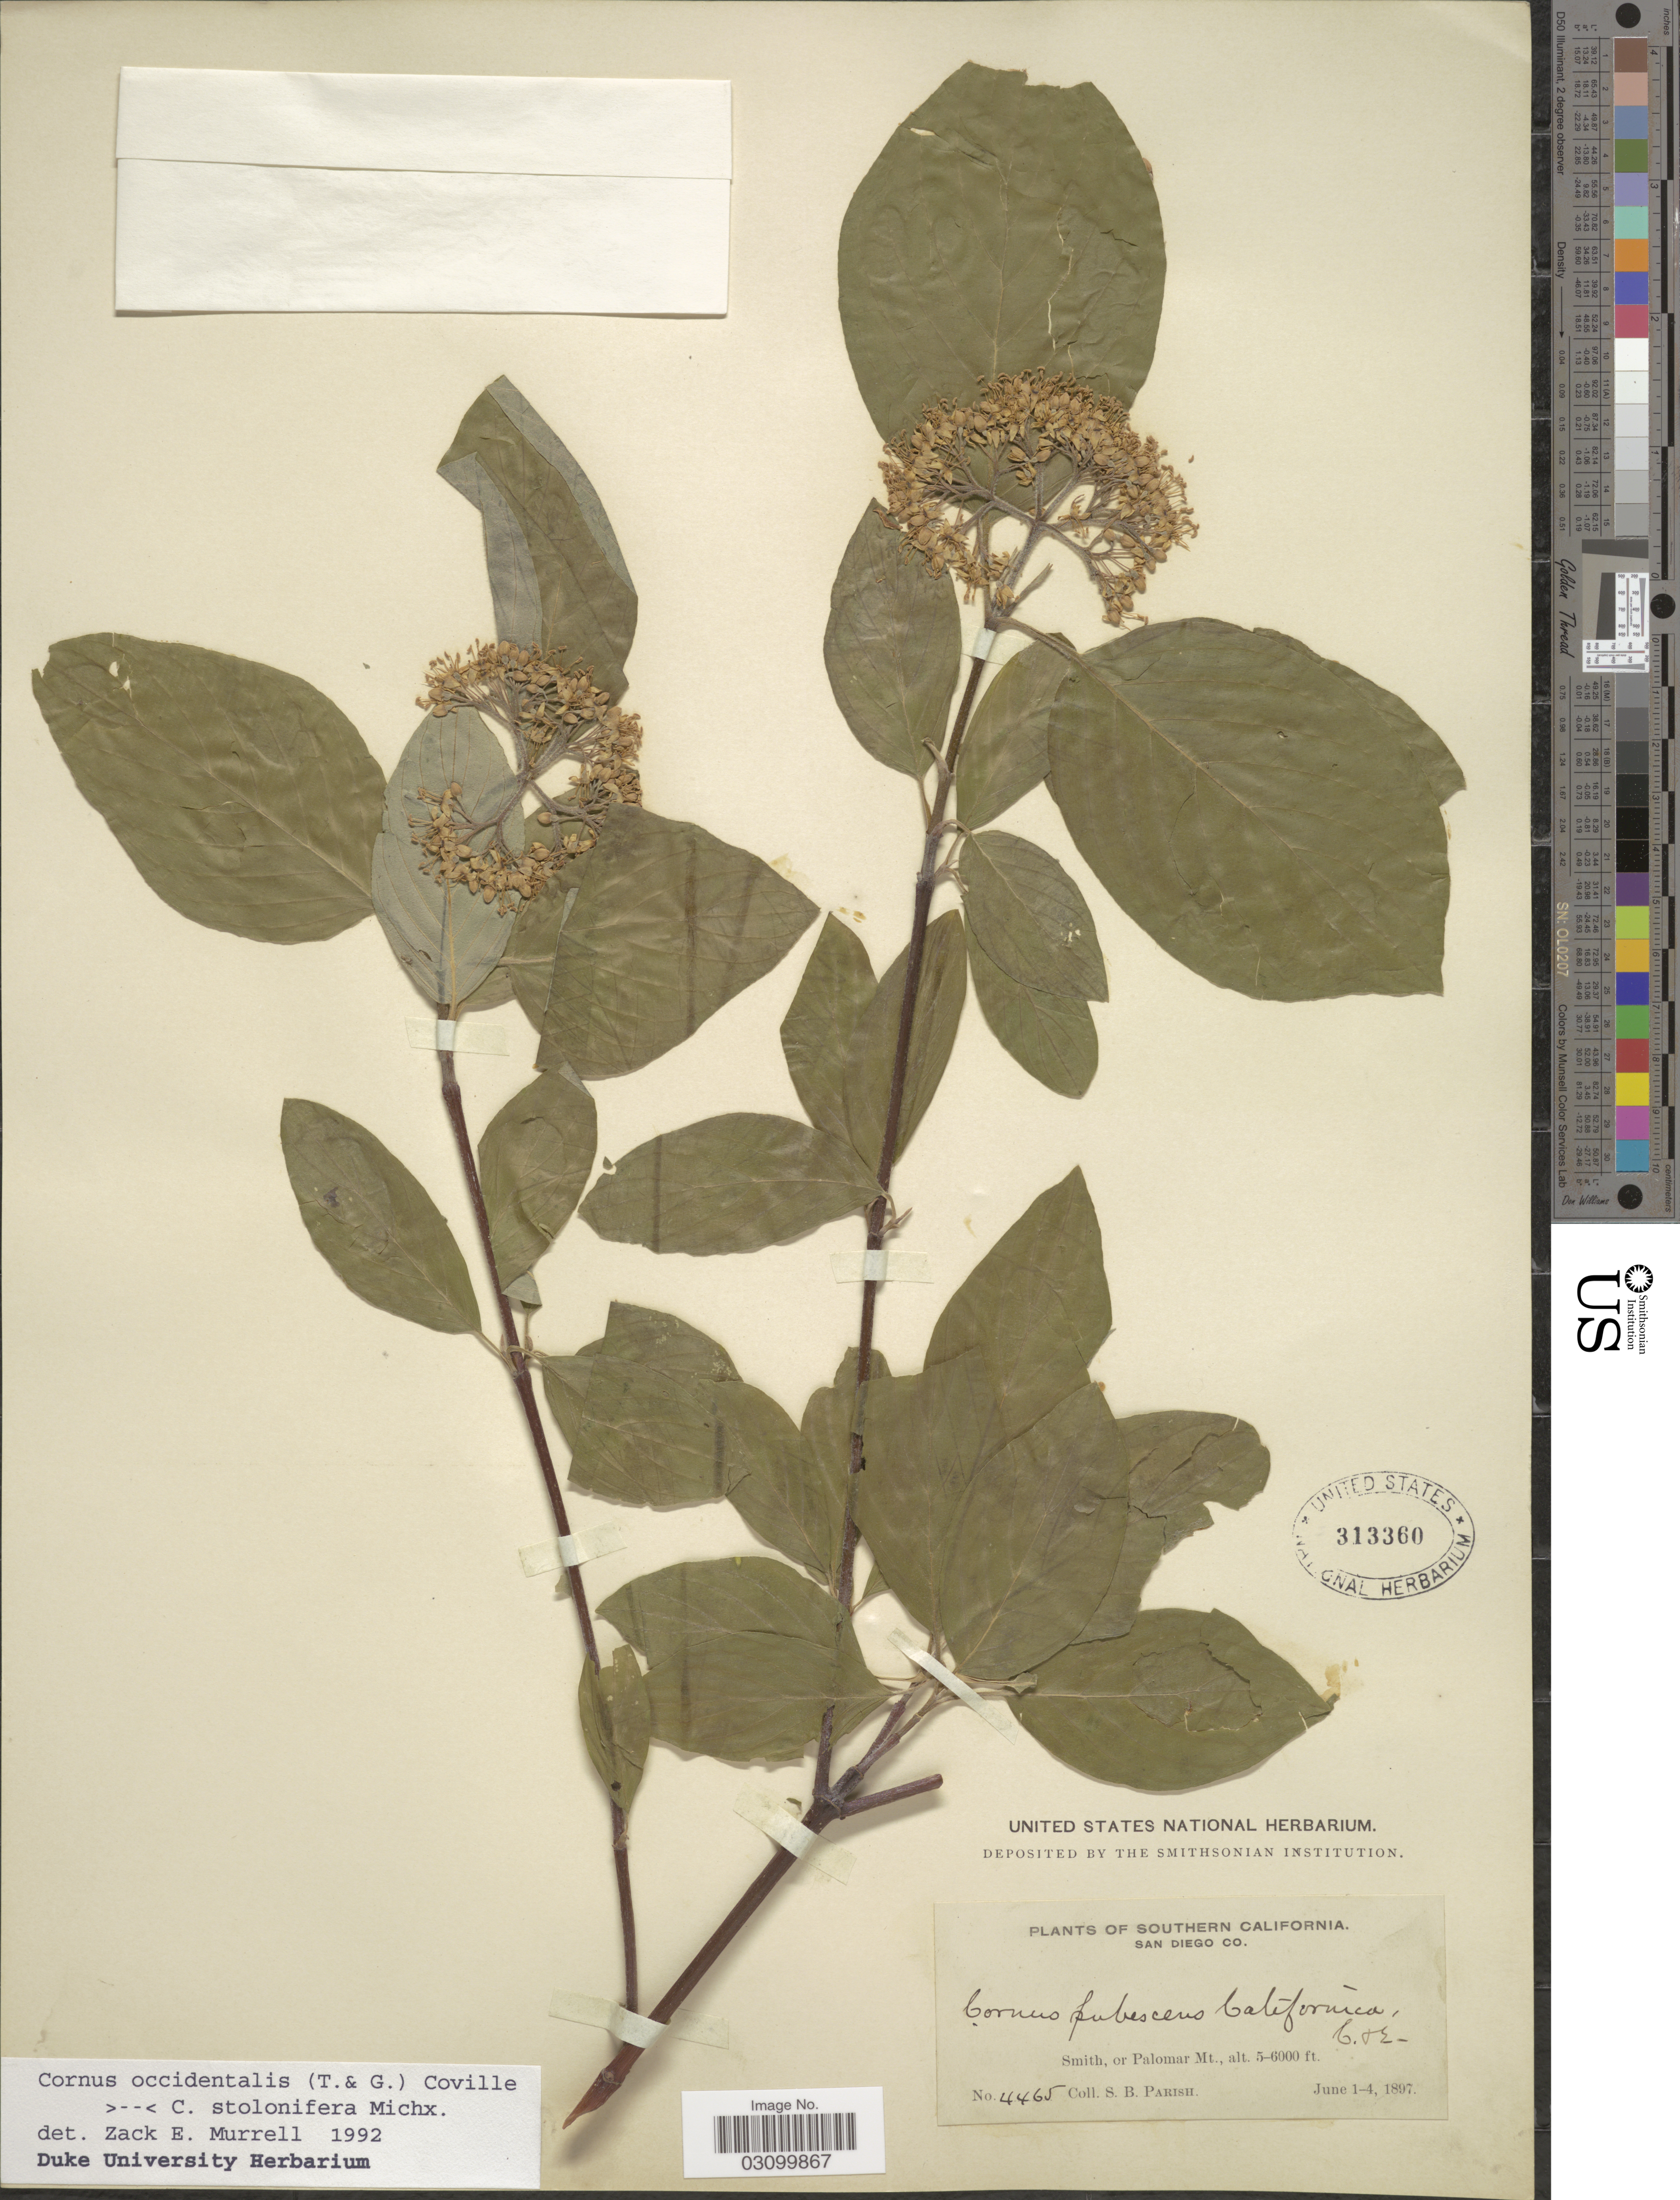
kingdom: Plantae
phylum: Tracheophyta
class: Magnoliopsida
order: Cornales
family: Cornaceae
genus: Cornus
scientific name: Cornus sp.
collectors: S. B. Parish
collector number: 4465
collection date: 1897-06-01/1897-06-04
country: United States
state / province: California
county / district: San Diego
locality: Southern California. San Diego Co. Smith, or Palomar Mt.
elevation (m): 1524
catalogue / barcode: US 313360